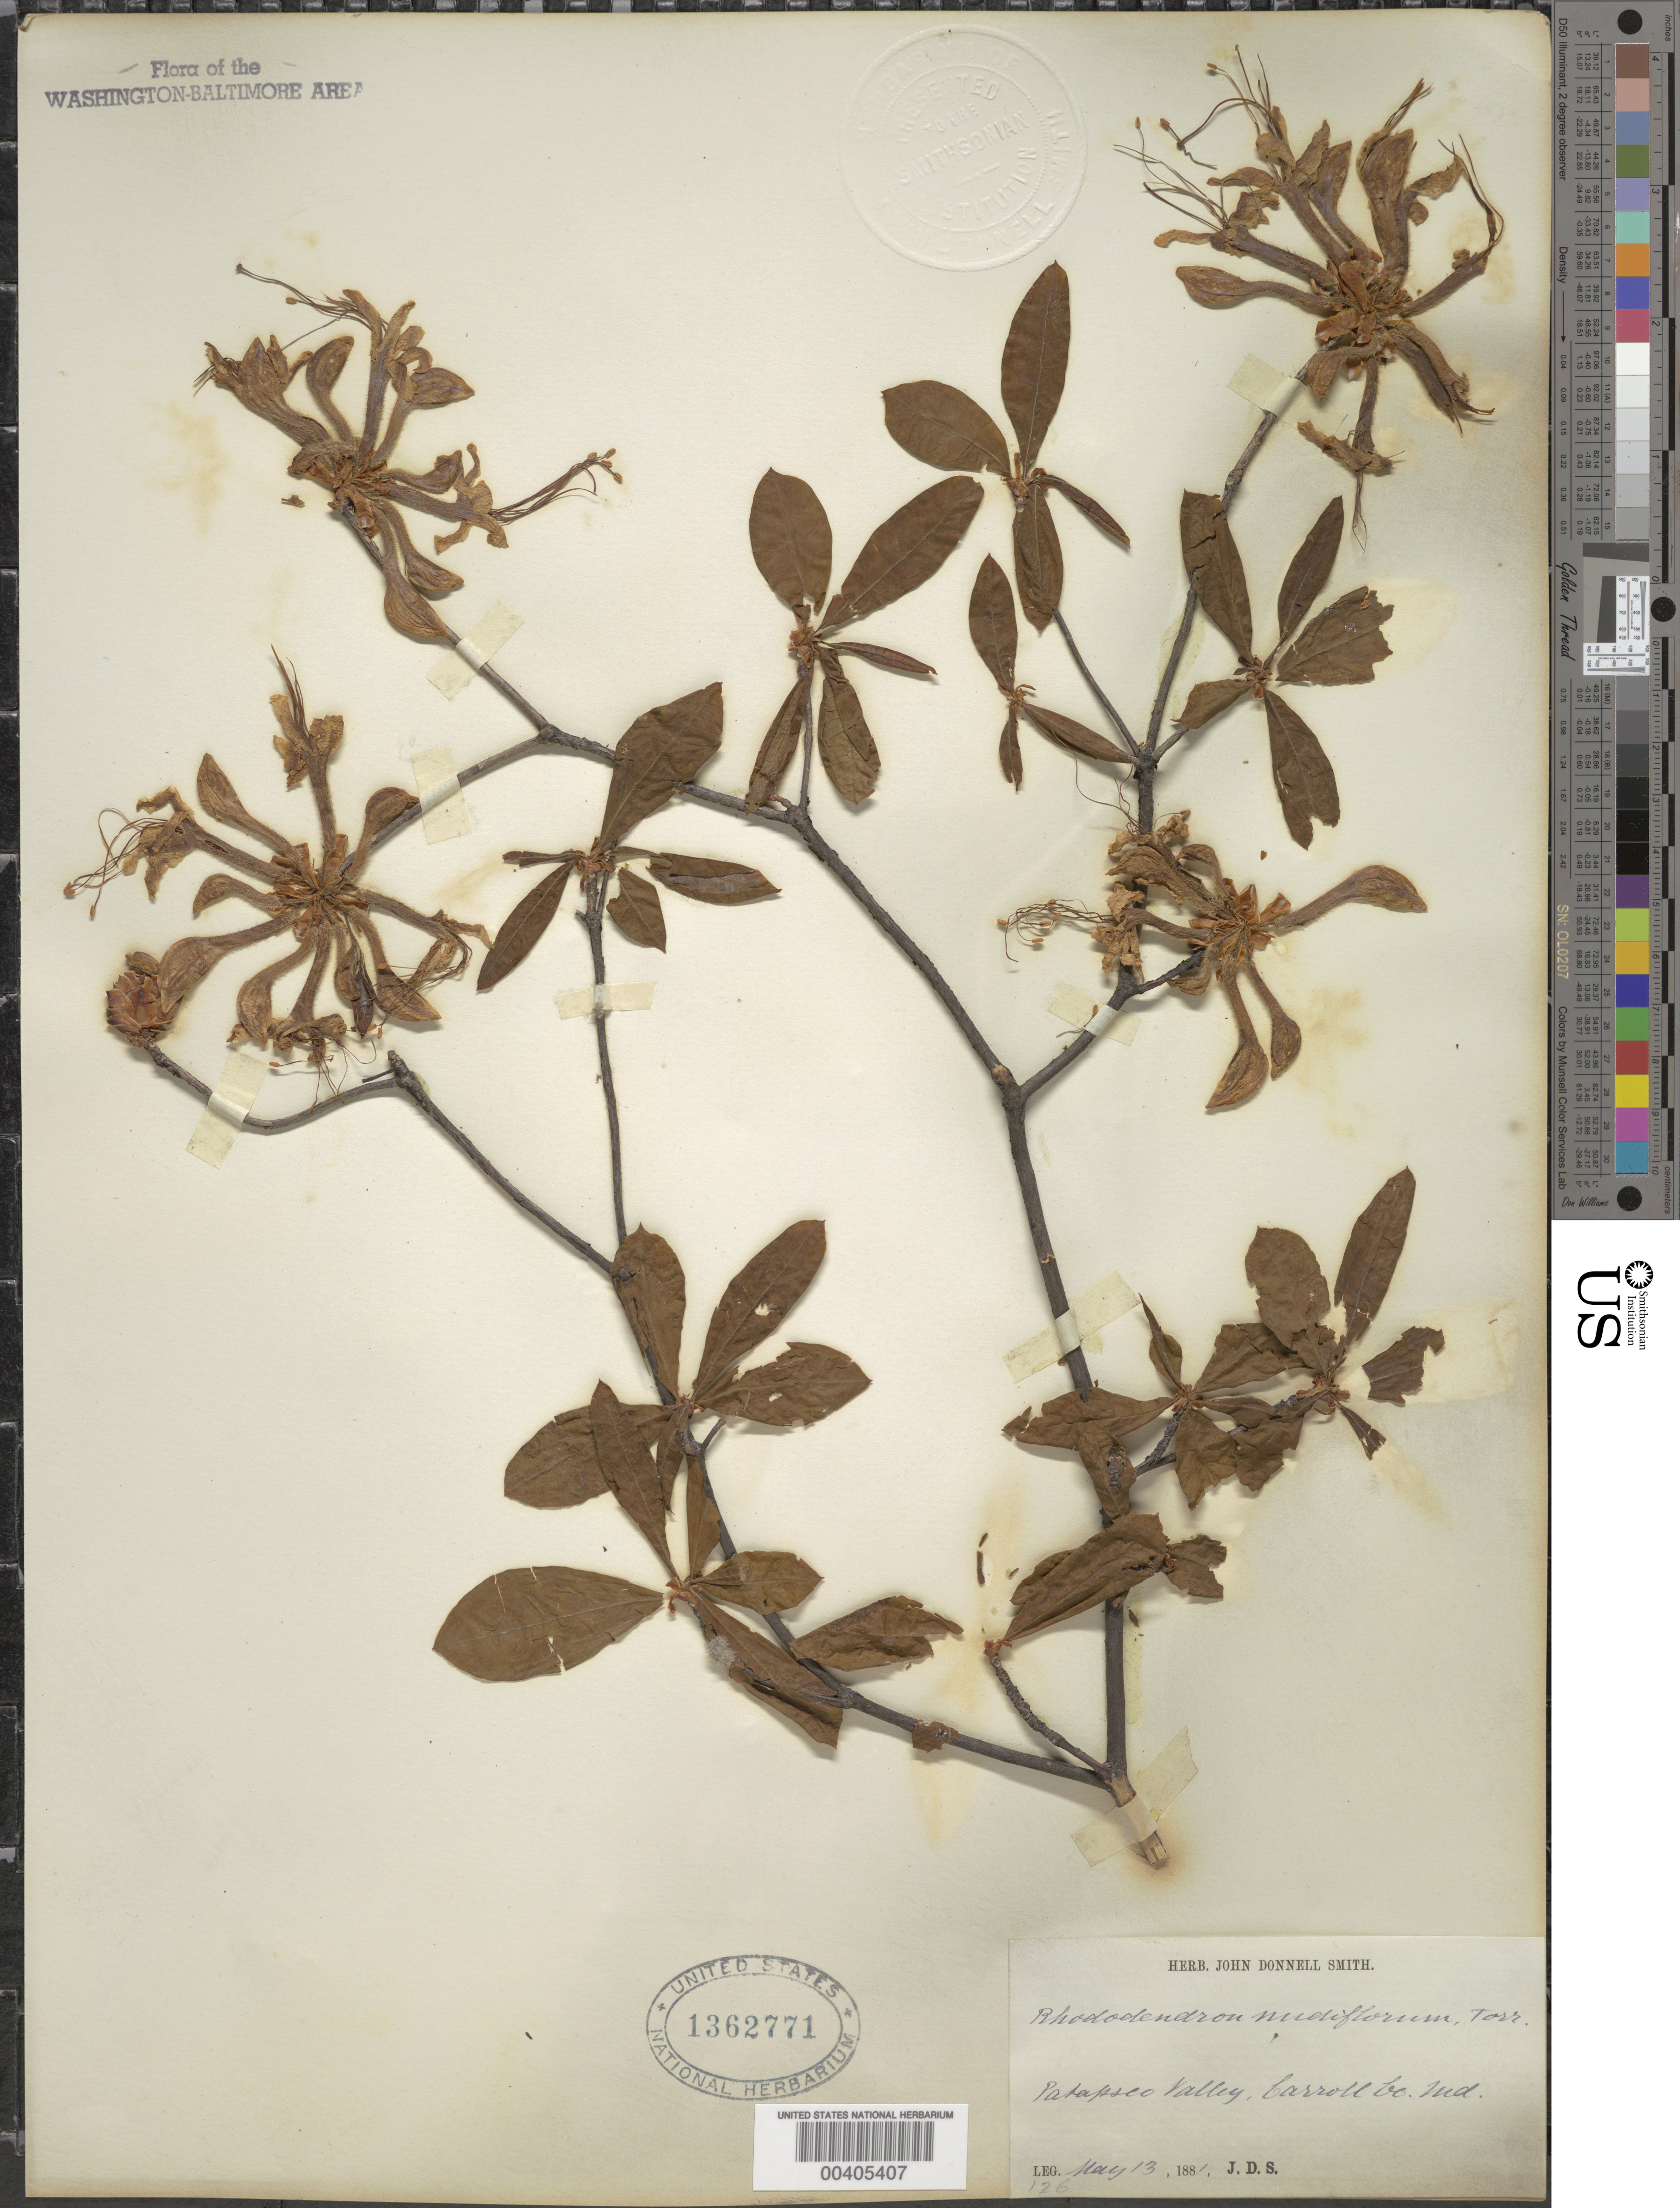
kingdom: Plantae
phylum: Tracheophyta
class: Magnoliopsida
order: Ericales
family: Ericaceae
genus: Rhododendron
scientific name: Rhododendron periclymenoides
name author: (Michx.) Shinners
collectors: J. Donnell Smith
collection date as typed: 13 May 1881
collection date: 1881-05-13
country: United States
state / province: Maryland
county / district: Carroll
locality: Patapsco Valley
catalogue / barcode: US 1362771